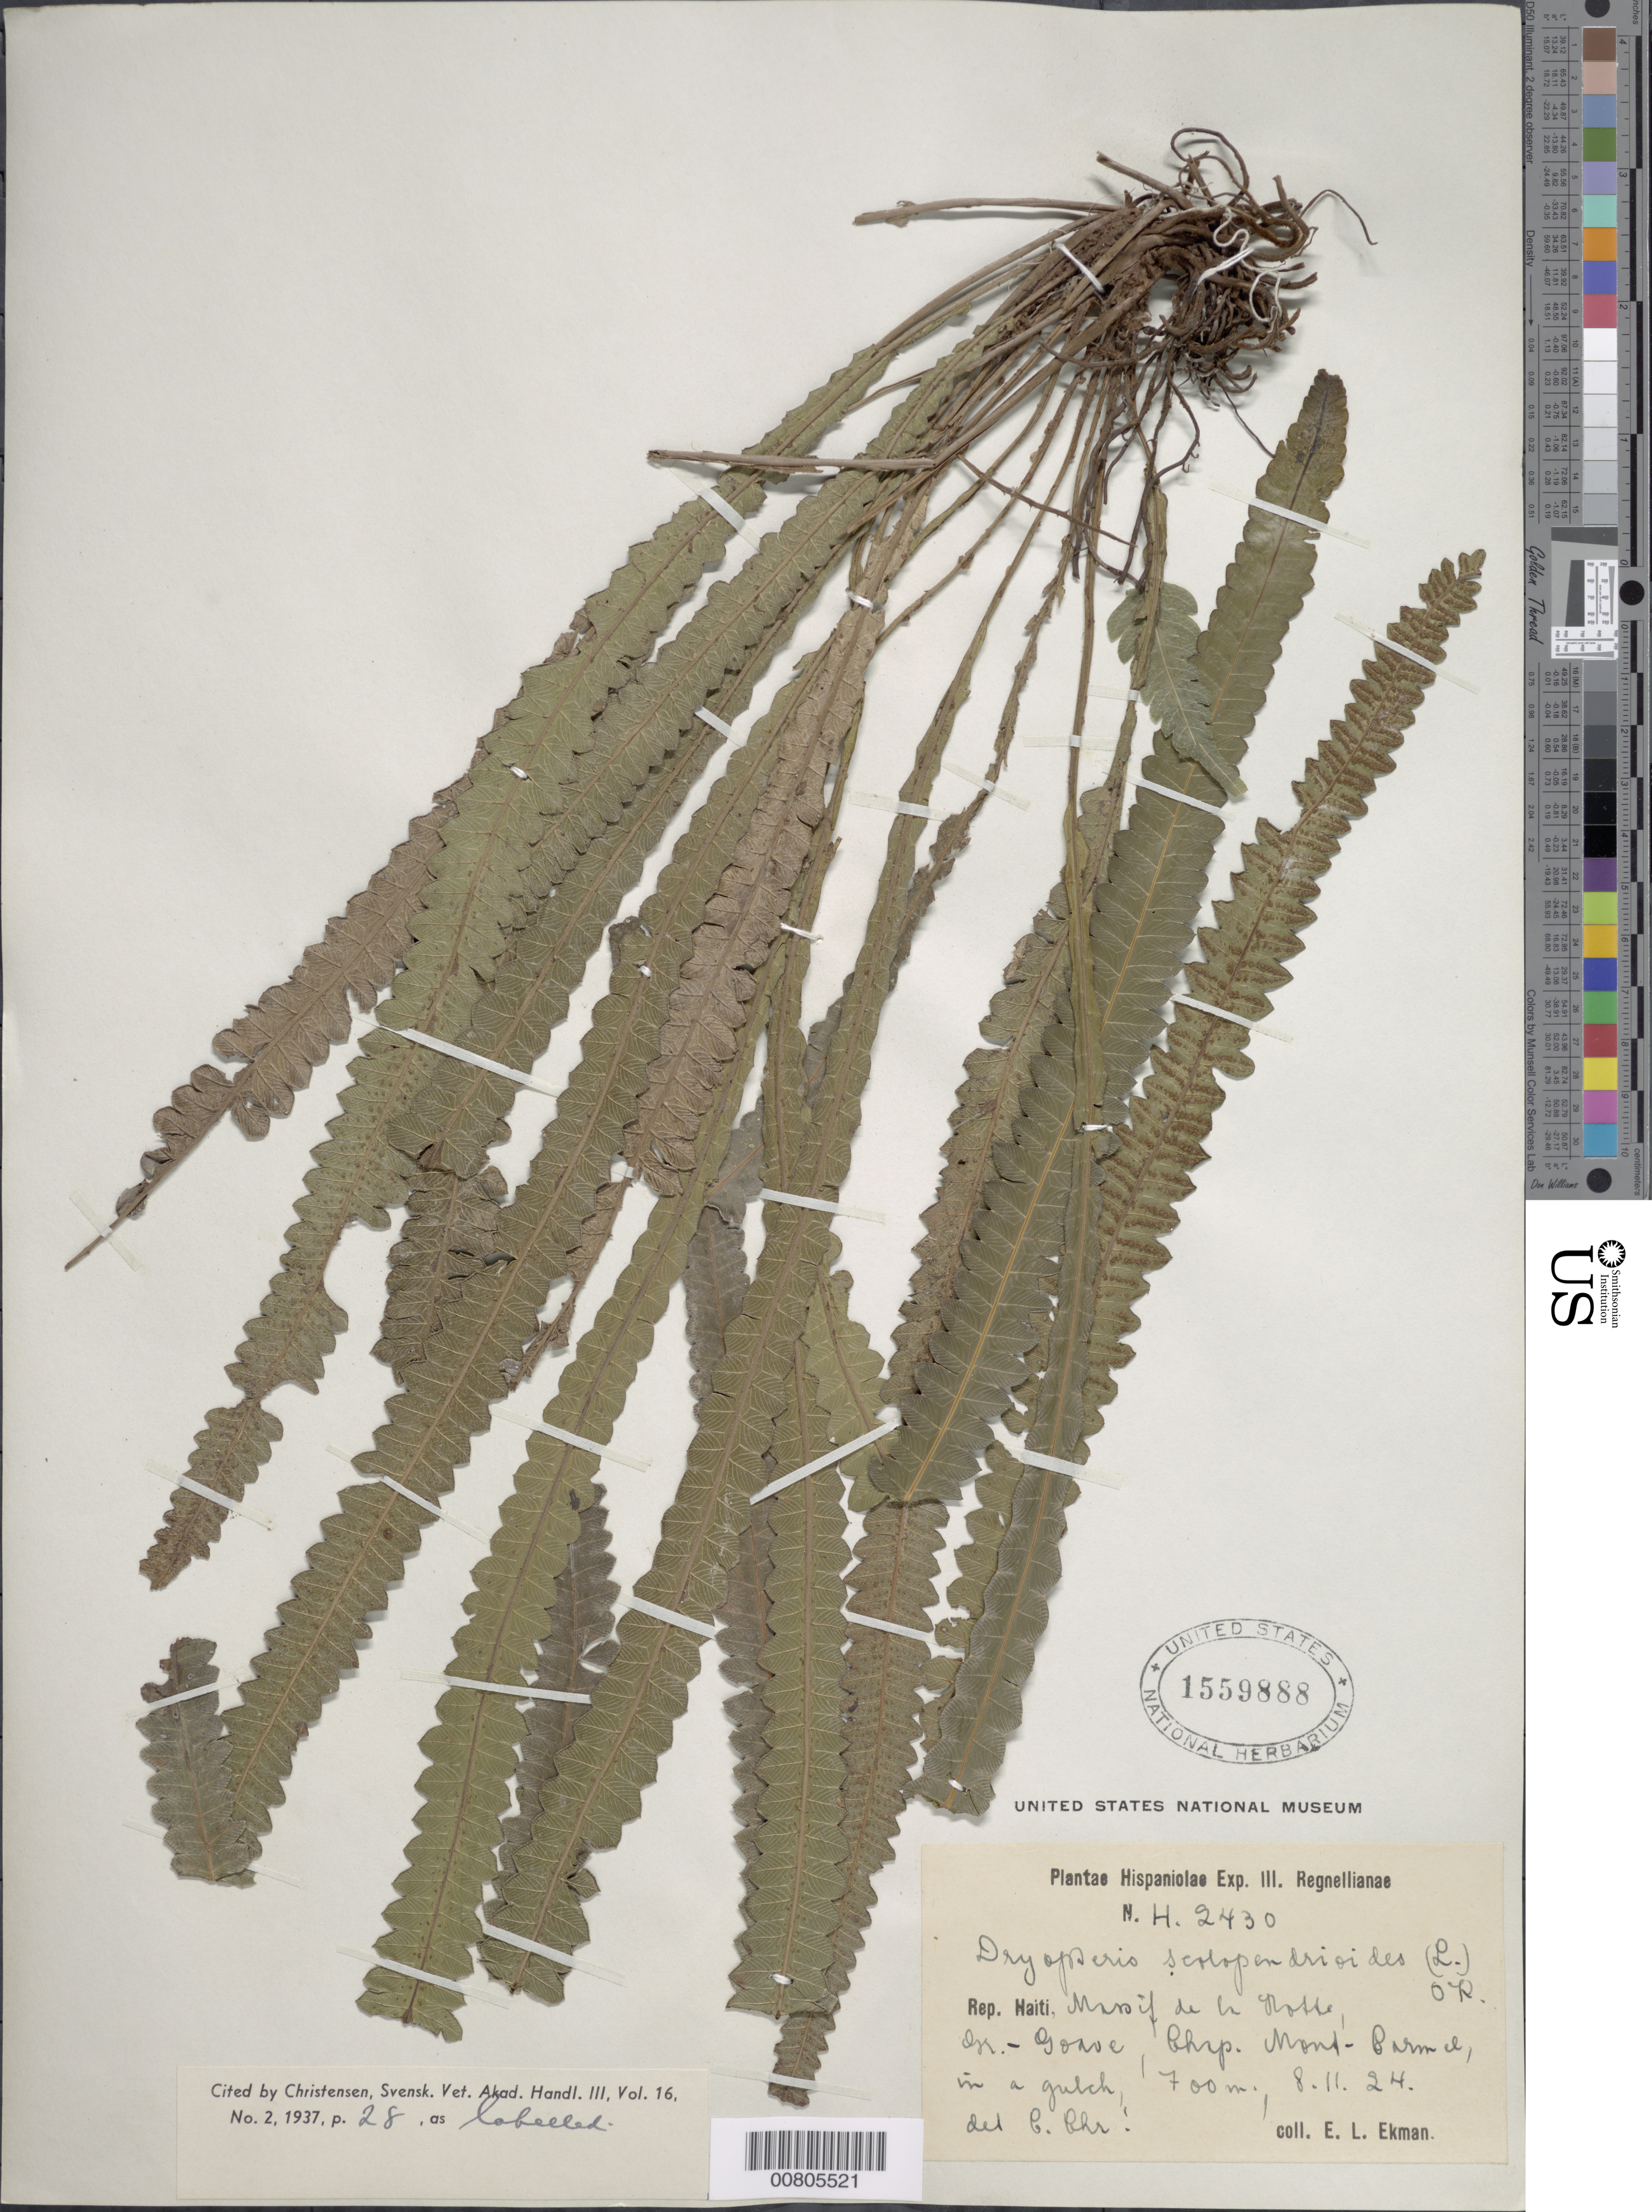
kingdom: Plantae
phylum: Tracheophyta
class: Polypodiopsida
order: Polypodiales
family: Thelypteridaceae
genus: Goniopteris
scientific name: Goniopteris scolopendrioides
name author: (L.) C. Presl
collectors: E. L. Ekman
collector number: H 2430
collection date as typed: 08 Nov 1924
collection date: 1924-11-08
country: Haiti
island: Hispaniola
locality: Massif de la Hotte, Gr. Goave, Mont-Parmel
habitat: In a gulch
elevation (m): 700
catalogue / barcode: US 1559888